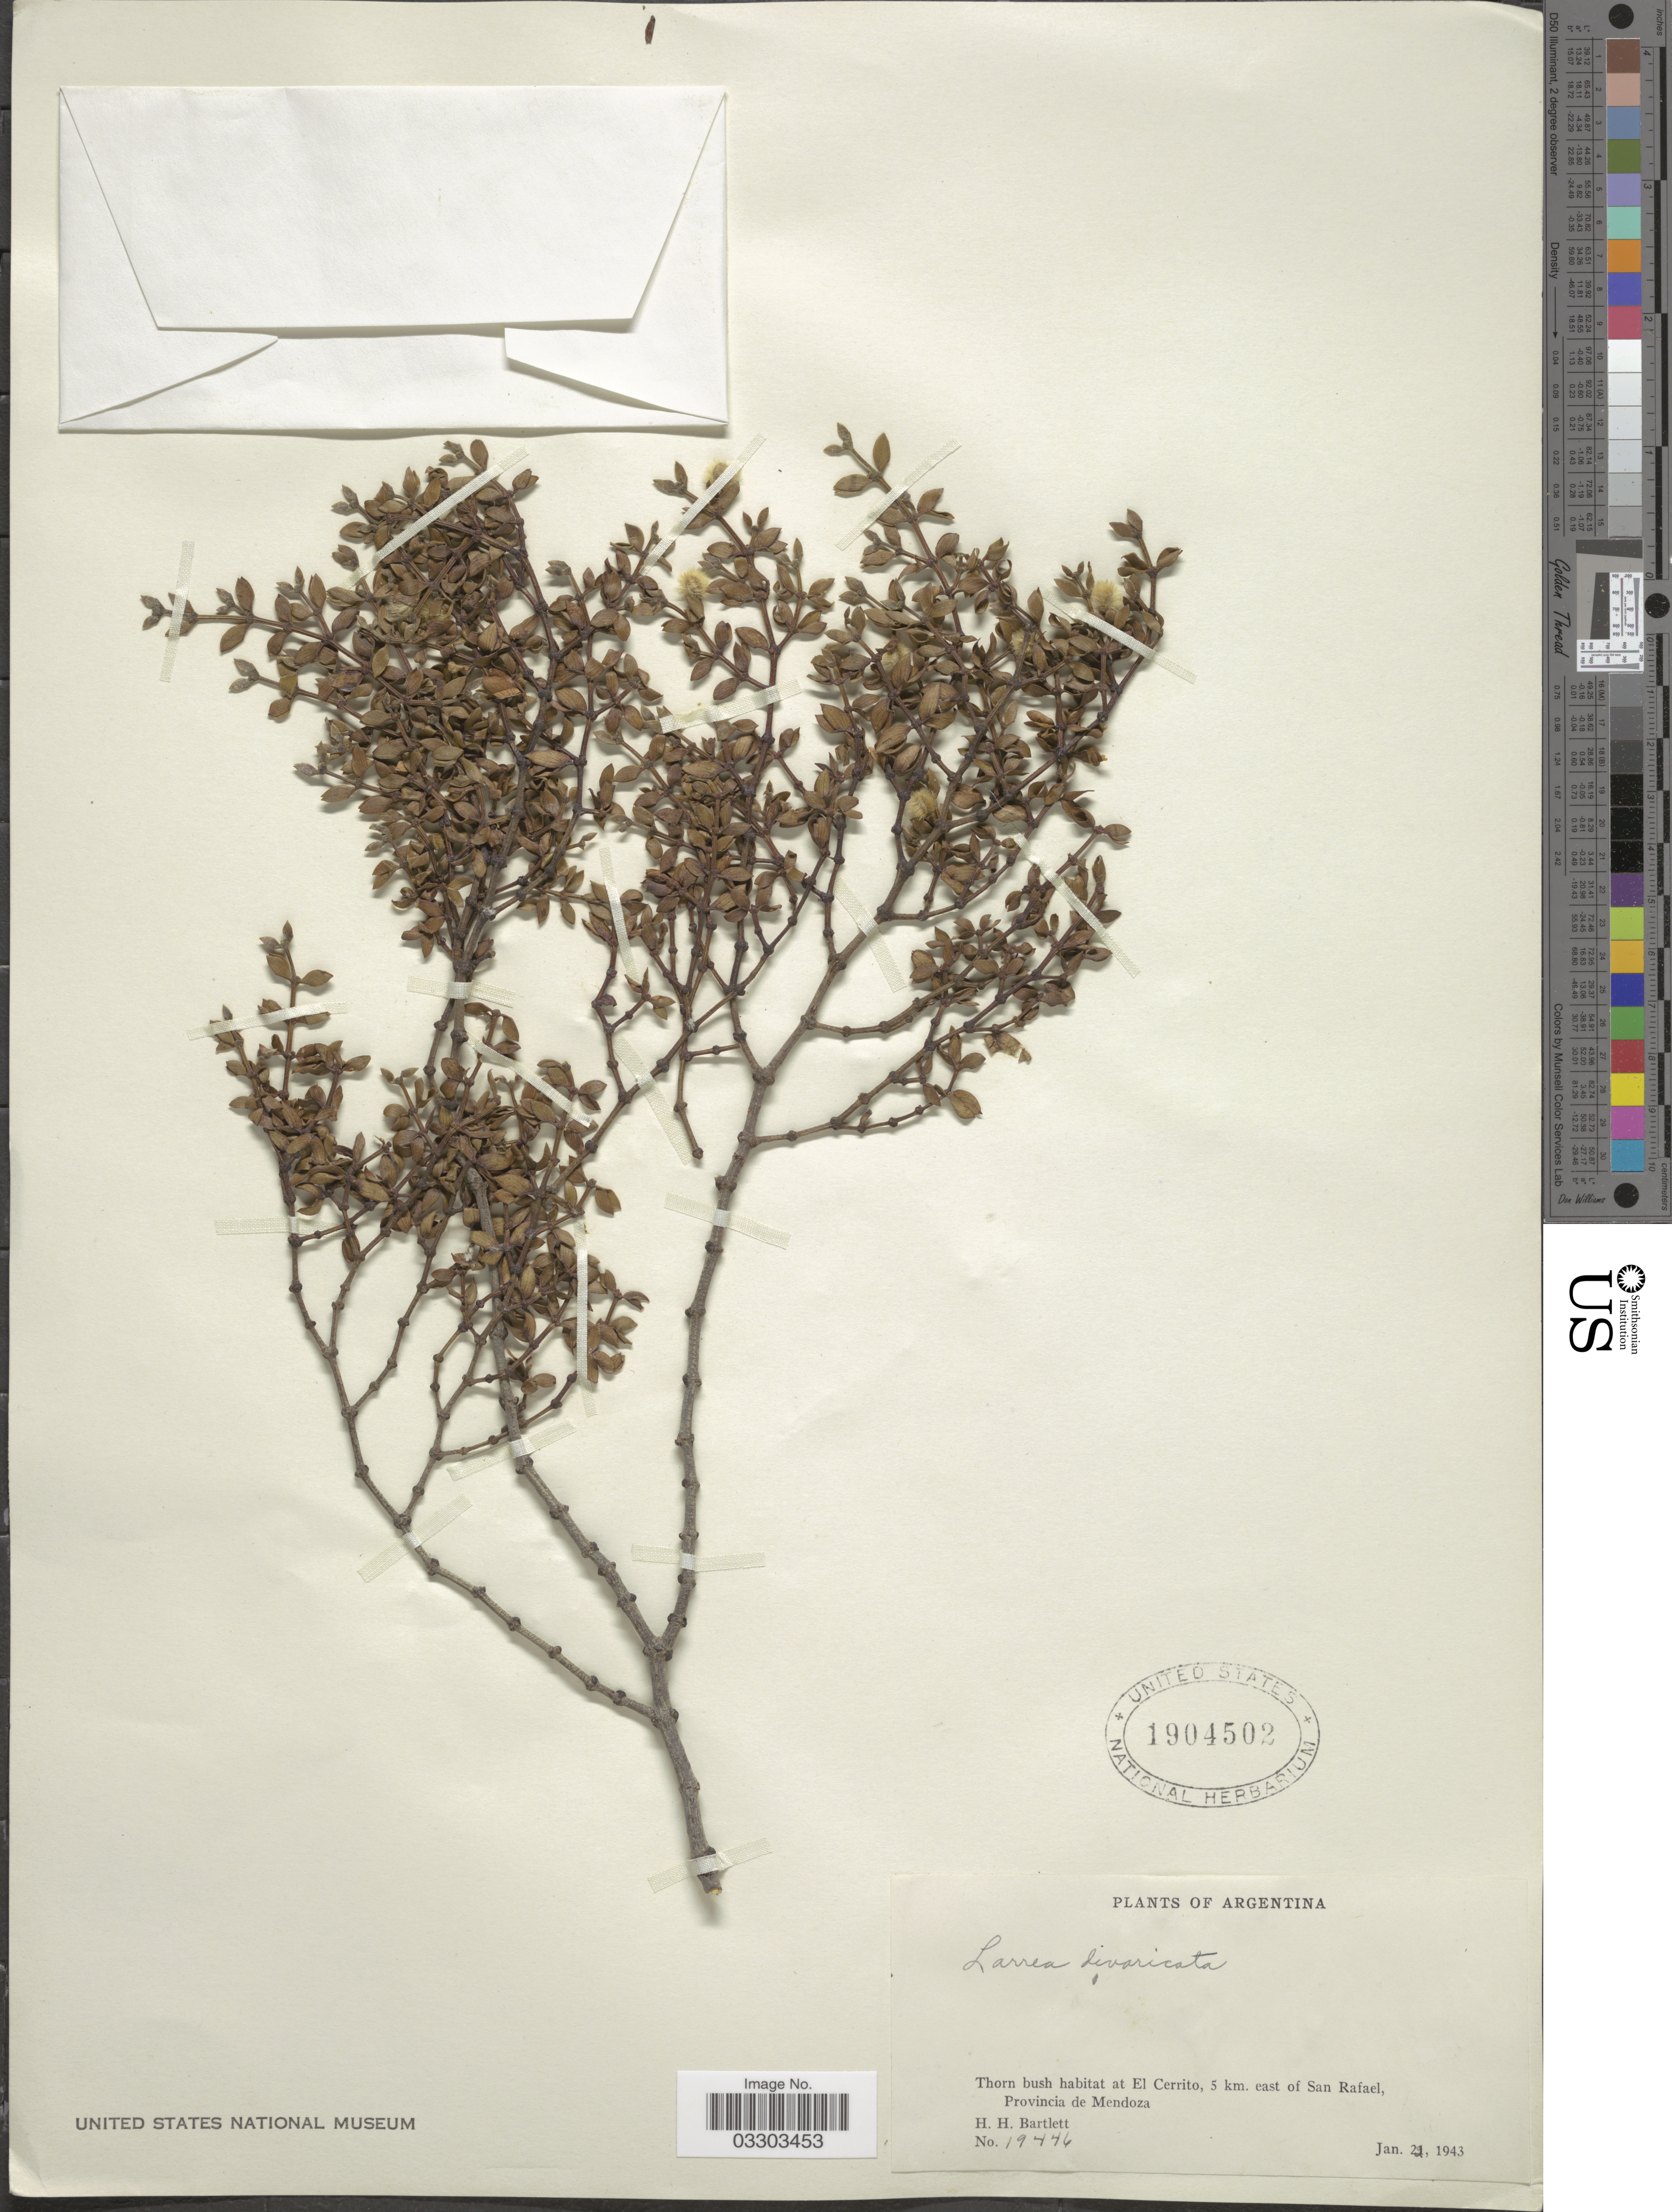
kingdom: Plantae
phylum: Tracheophyta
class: Magnoliopsida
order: Zygophyllales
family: Zygophyllaceae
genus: Larrea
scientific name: Larrea divaricata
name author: Cav.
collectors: H. H. Bartlett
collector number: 19446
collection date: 1943-01-22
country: Argentina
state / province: Mendoza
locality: At El Cerrito, 5 km. east of San Rafael.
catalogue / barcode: US 1904502